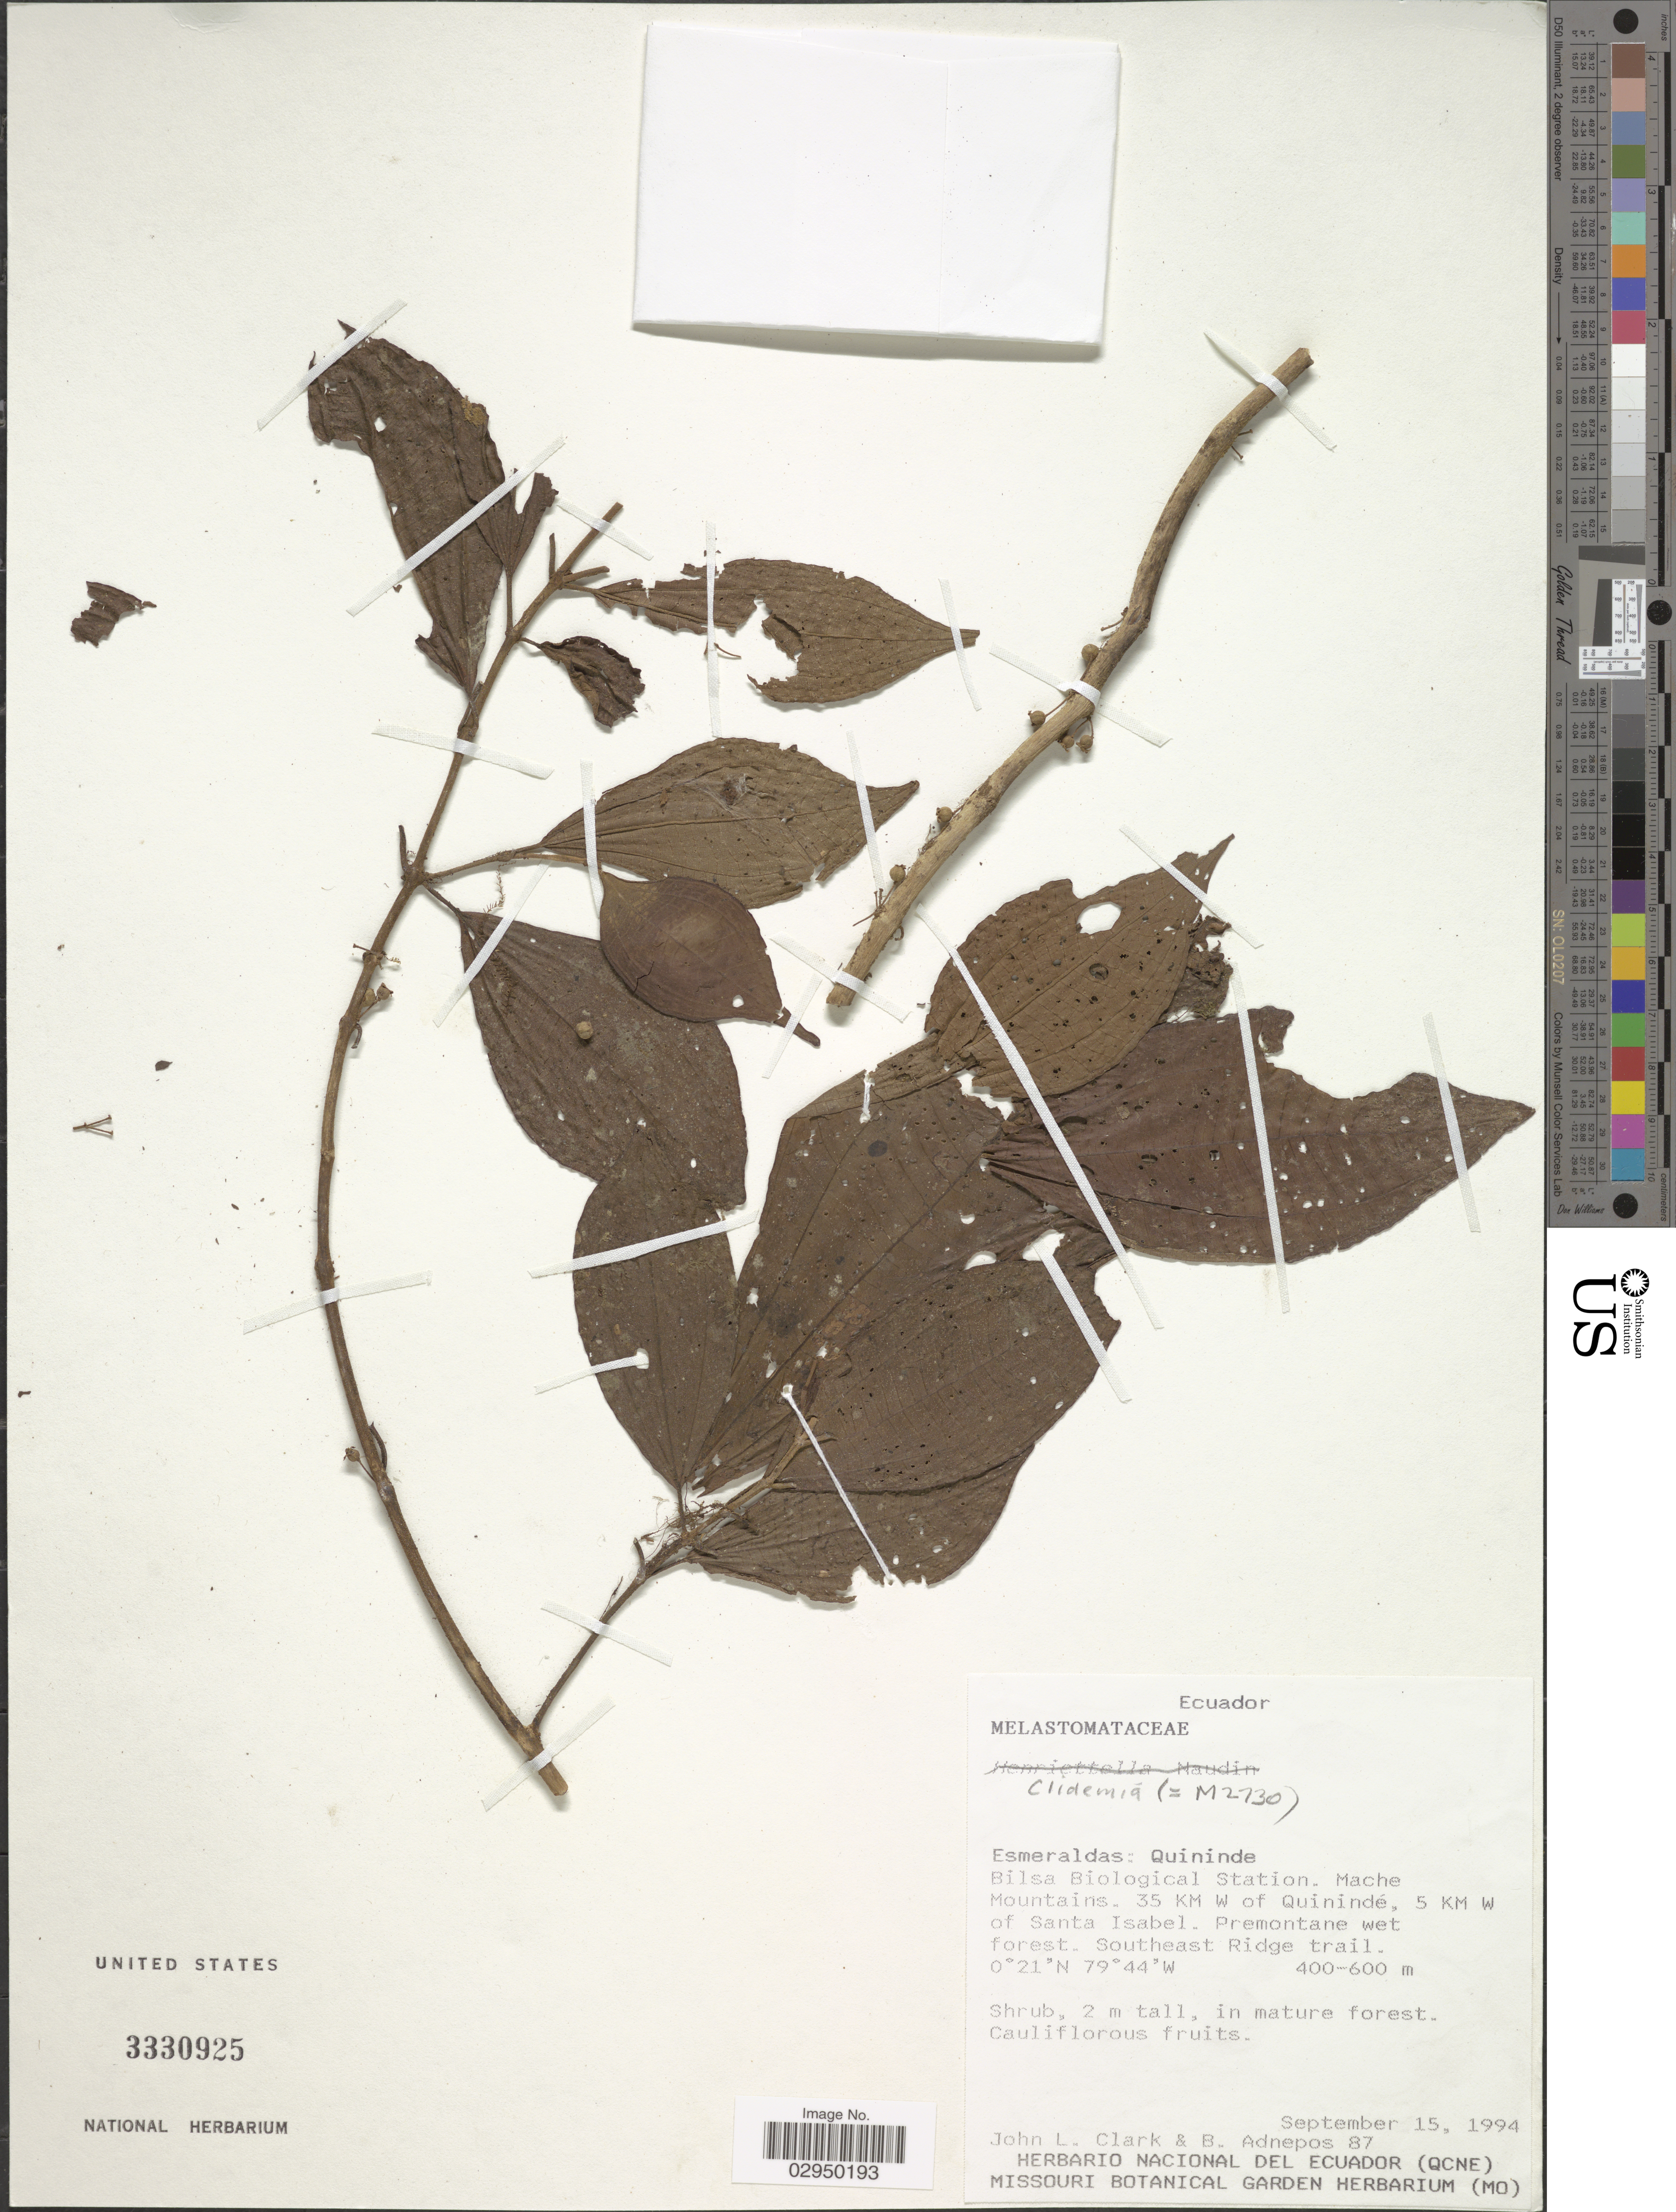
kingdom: Plantae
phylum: Tracheophyta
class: Magnoliopsida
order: Myrtales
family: Melastomataceae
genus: Clidemia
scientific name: Clidemia sp.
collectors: J. L. Clark & B. Adnepos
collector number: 87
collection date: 1994-09-15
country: Ecuador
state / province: Esmeraldas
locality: Quininde. Bilsa Biological Station. Mache Mountains. 35 Km W of Quinindé, 5 km W of Santa Isabel. Southeast Ridge trail.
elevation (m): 400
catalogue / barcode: US 3330925